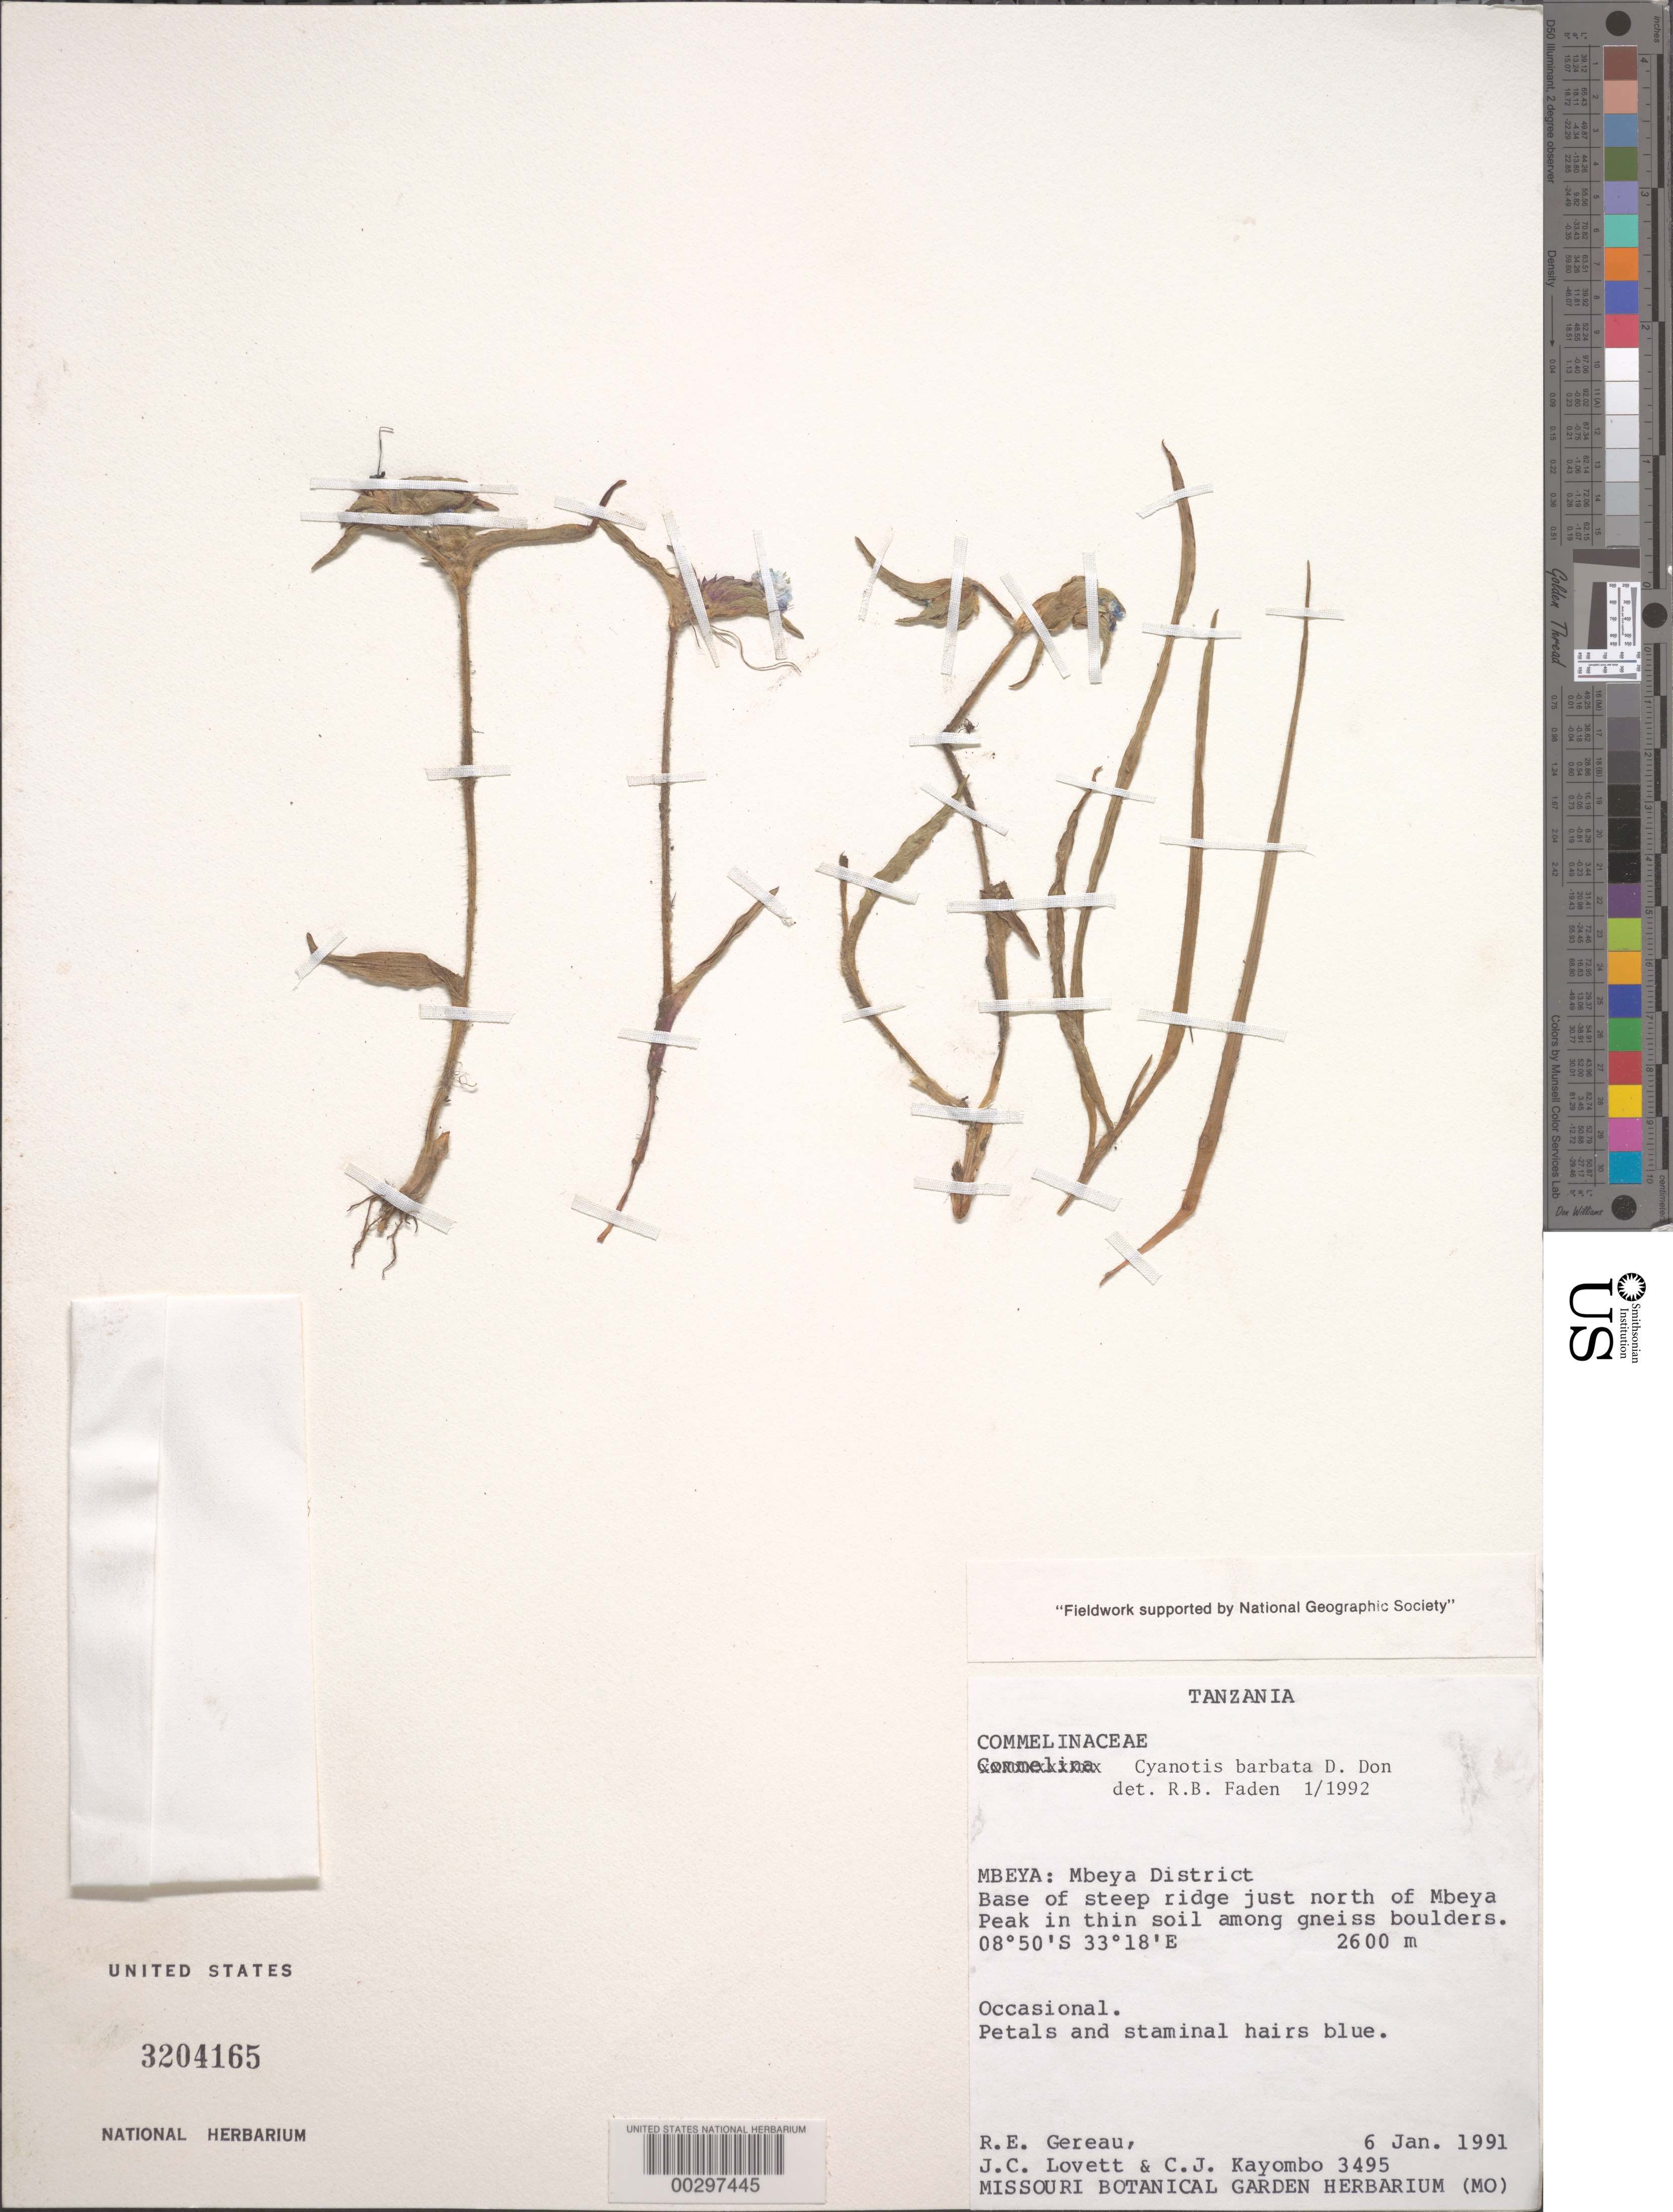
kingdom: Plantae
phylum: Tracheophyta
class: Liliopsida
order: Commelinales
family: Commelinaceae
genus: Cyanotis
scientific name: Cyanotis barbata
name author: D. Don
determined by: Faden, Robert B., (US), Smithsonian Institution - National Museum of Natural History (UNITED STATES)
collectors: R. E. Gereau, J. Lovett & C. J. Kayombo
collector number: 3495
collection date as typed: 06 Jan 1991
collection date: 1991-01-06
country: Tanzania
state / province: Mbeya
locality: Mbeya district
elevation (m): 2600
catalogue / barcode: US 3204165